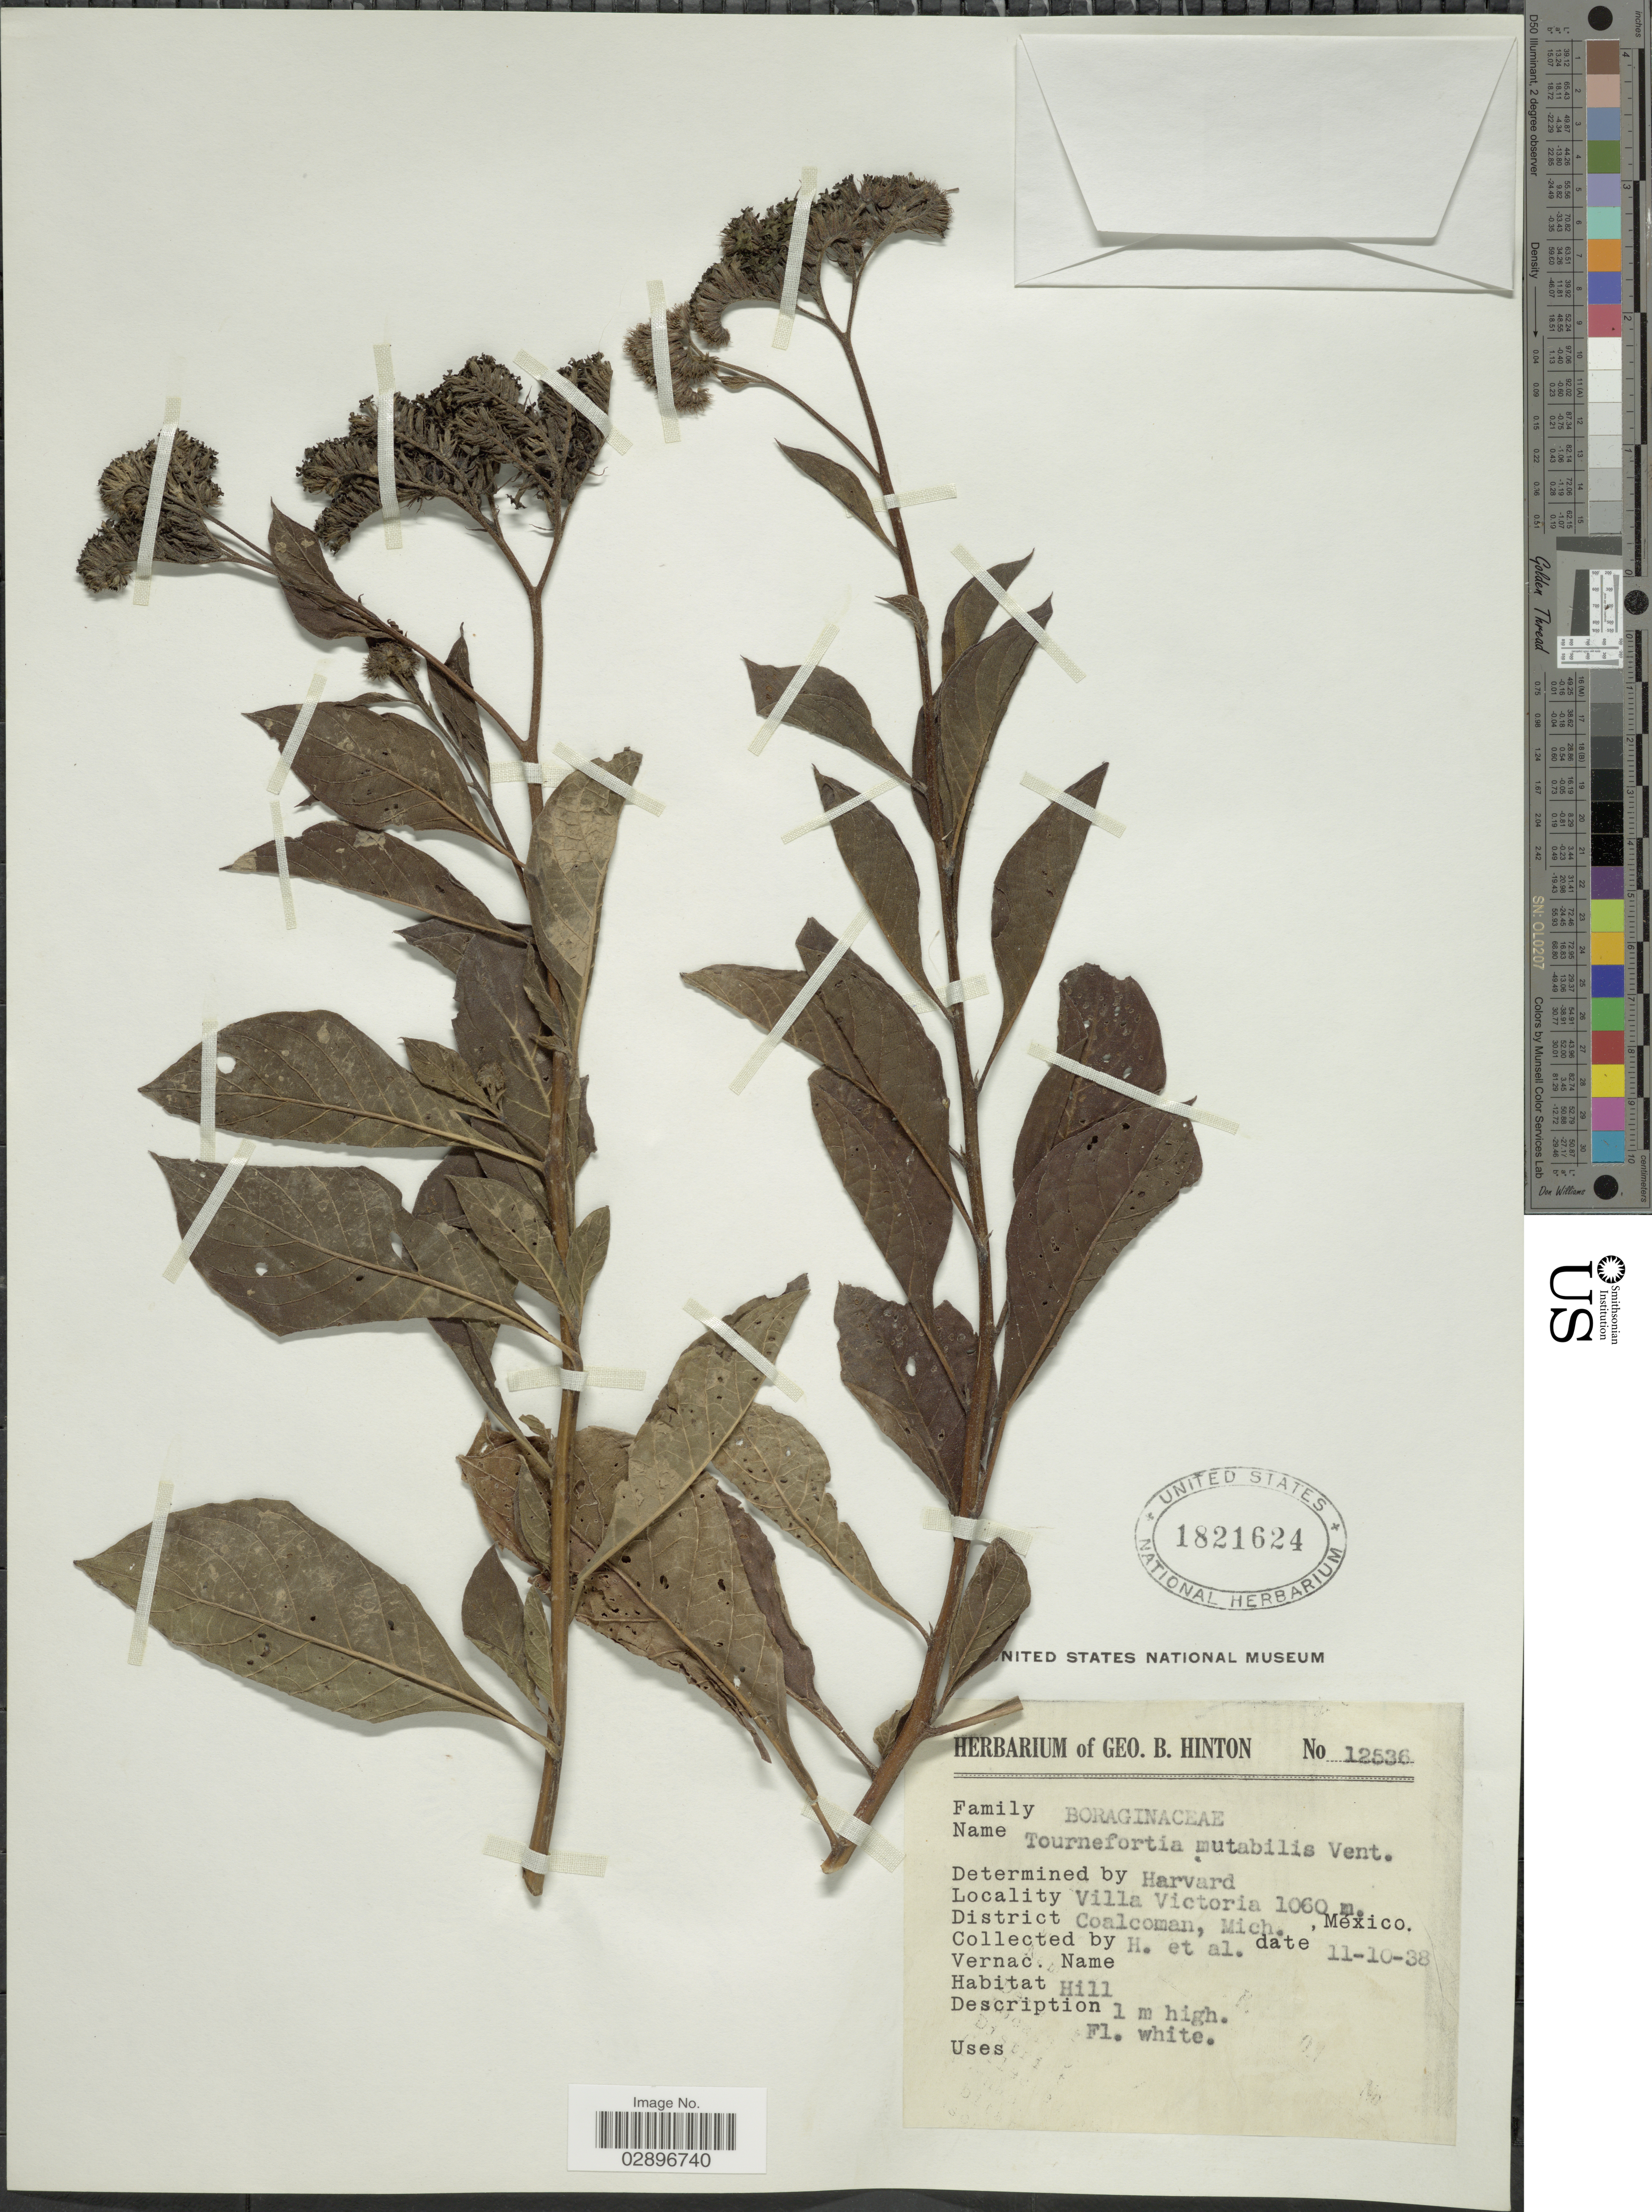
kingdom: Plantae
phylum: Tracheophyta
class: Magnoliopsida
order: Boraginales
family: Heliotropiaceae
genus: Tournefortia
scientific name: Tournefortia mutabilis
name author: Vent.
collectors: G. B. Hinton & et al.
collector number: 12536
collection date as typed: Transcribed d/m/y: 11/10/38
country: Mexico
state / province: Michoacán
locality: Villa Victoria. District Coalcoman.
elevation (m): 1060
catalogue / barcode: US 1821624